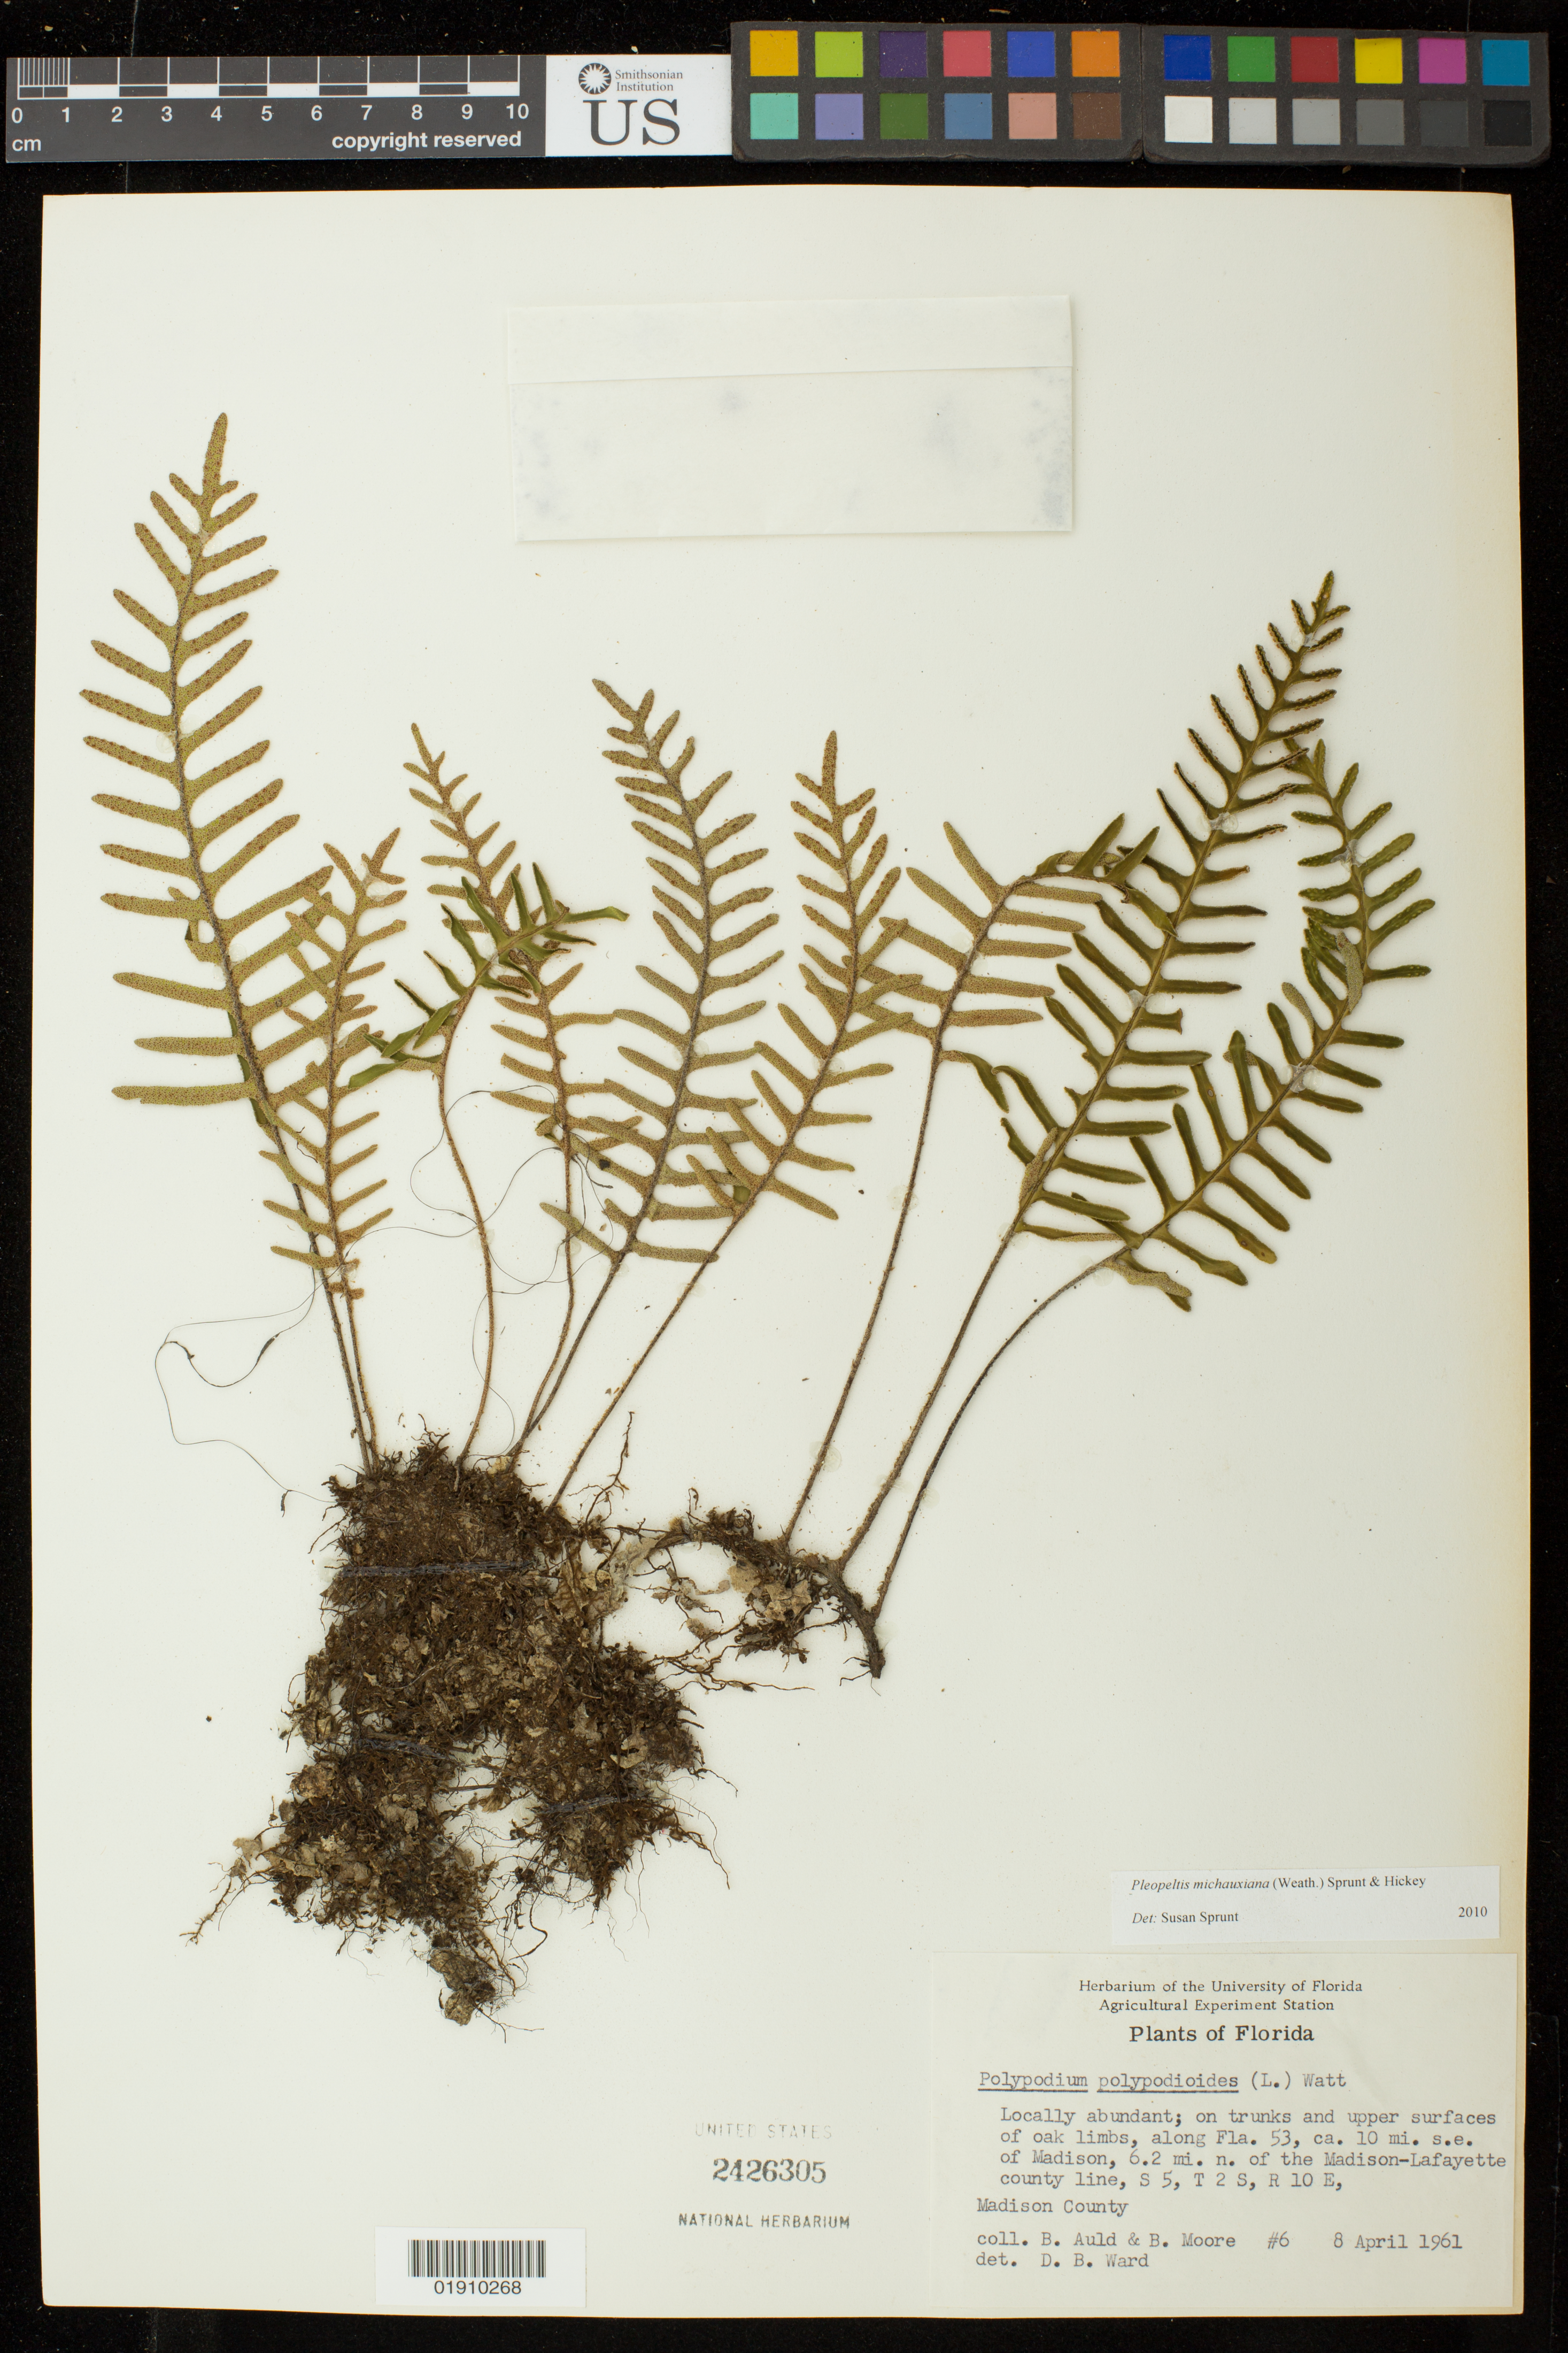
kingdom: Plantae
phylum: Tracheophyta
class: Polypodiopsida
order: Polypodiales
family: Polypodiaceae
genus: Pleopeltis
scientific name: Pleopeltis michauxiana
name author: (Weath.) Hickey & Sprunt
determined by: Sprunt, S. V.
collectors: B. Auld & B. Moore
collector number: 6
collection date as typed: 8 April 1961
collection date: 1961-04-08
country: United States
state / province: Florida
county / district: Madison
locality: along Fla. 53, ca. 10 mi. s.e. of Madison, 6.2 mi. n. of the Madison-Lafayette county line, S5, T 2S, R10E, Madison County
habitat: locally abundant; on trunks and upper surfaces of oak limbs.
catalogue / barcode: US 2426305